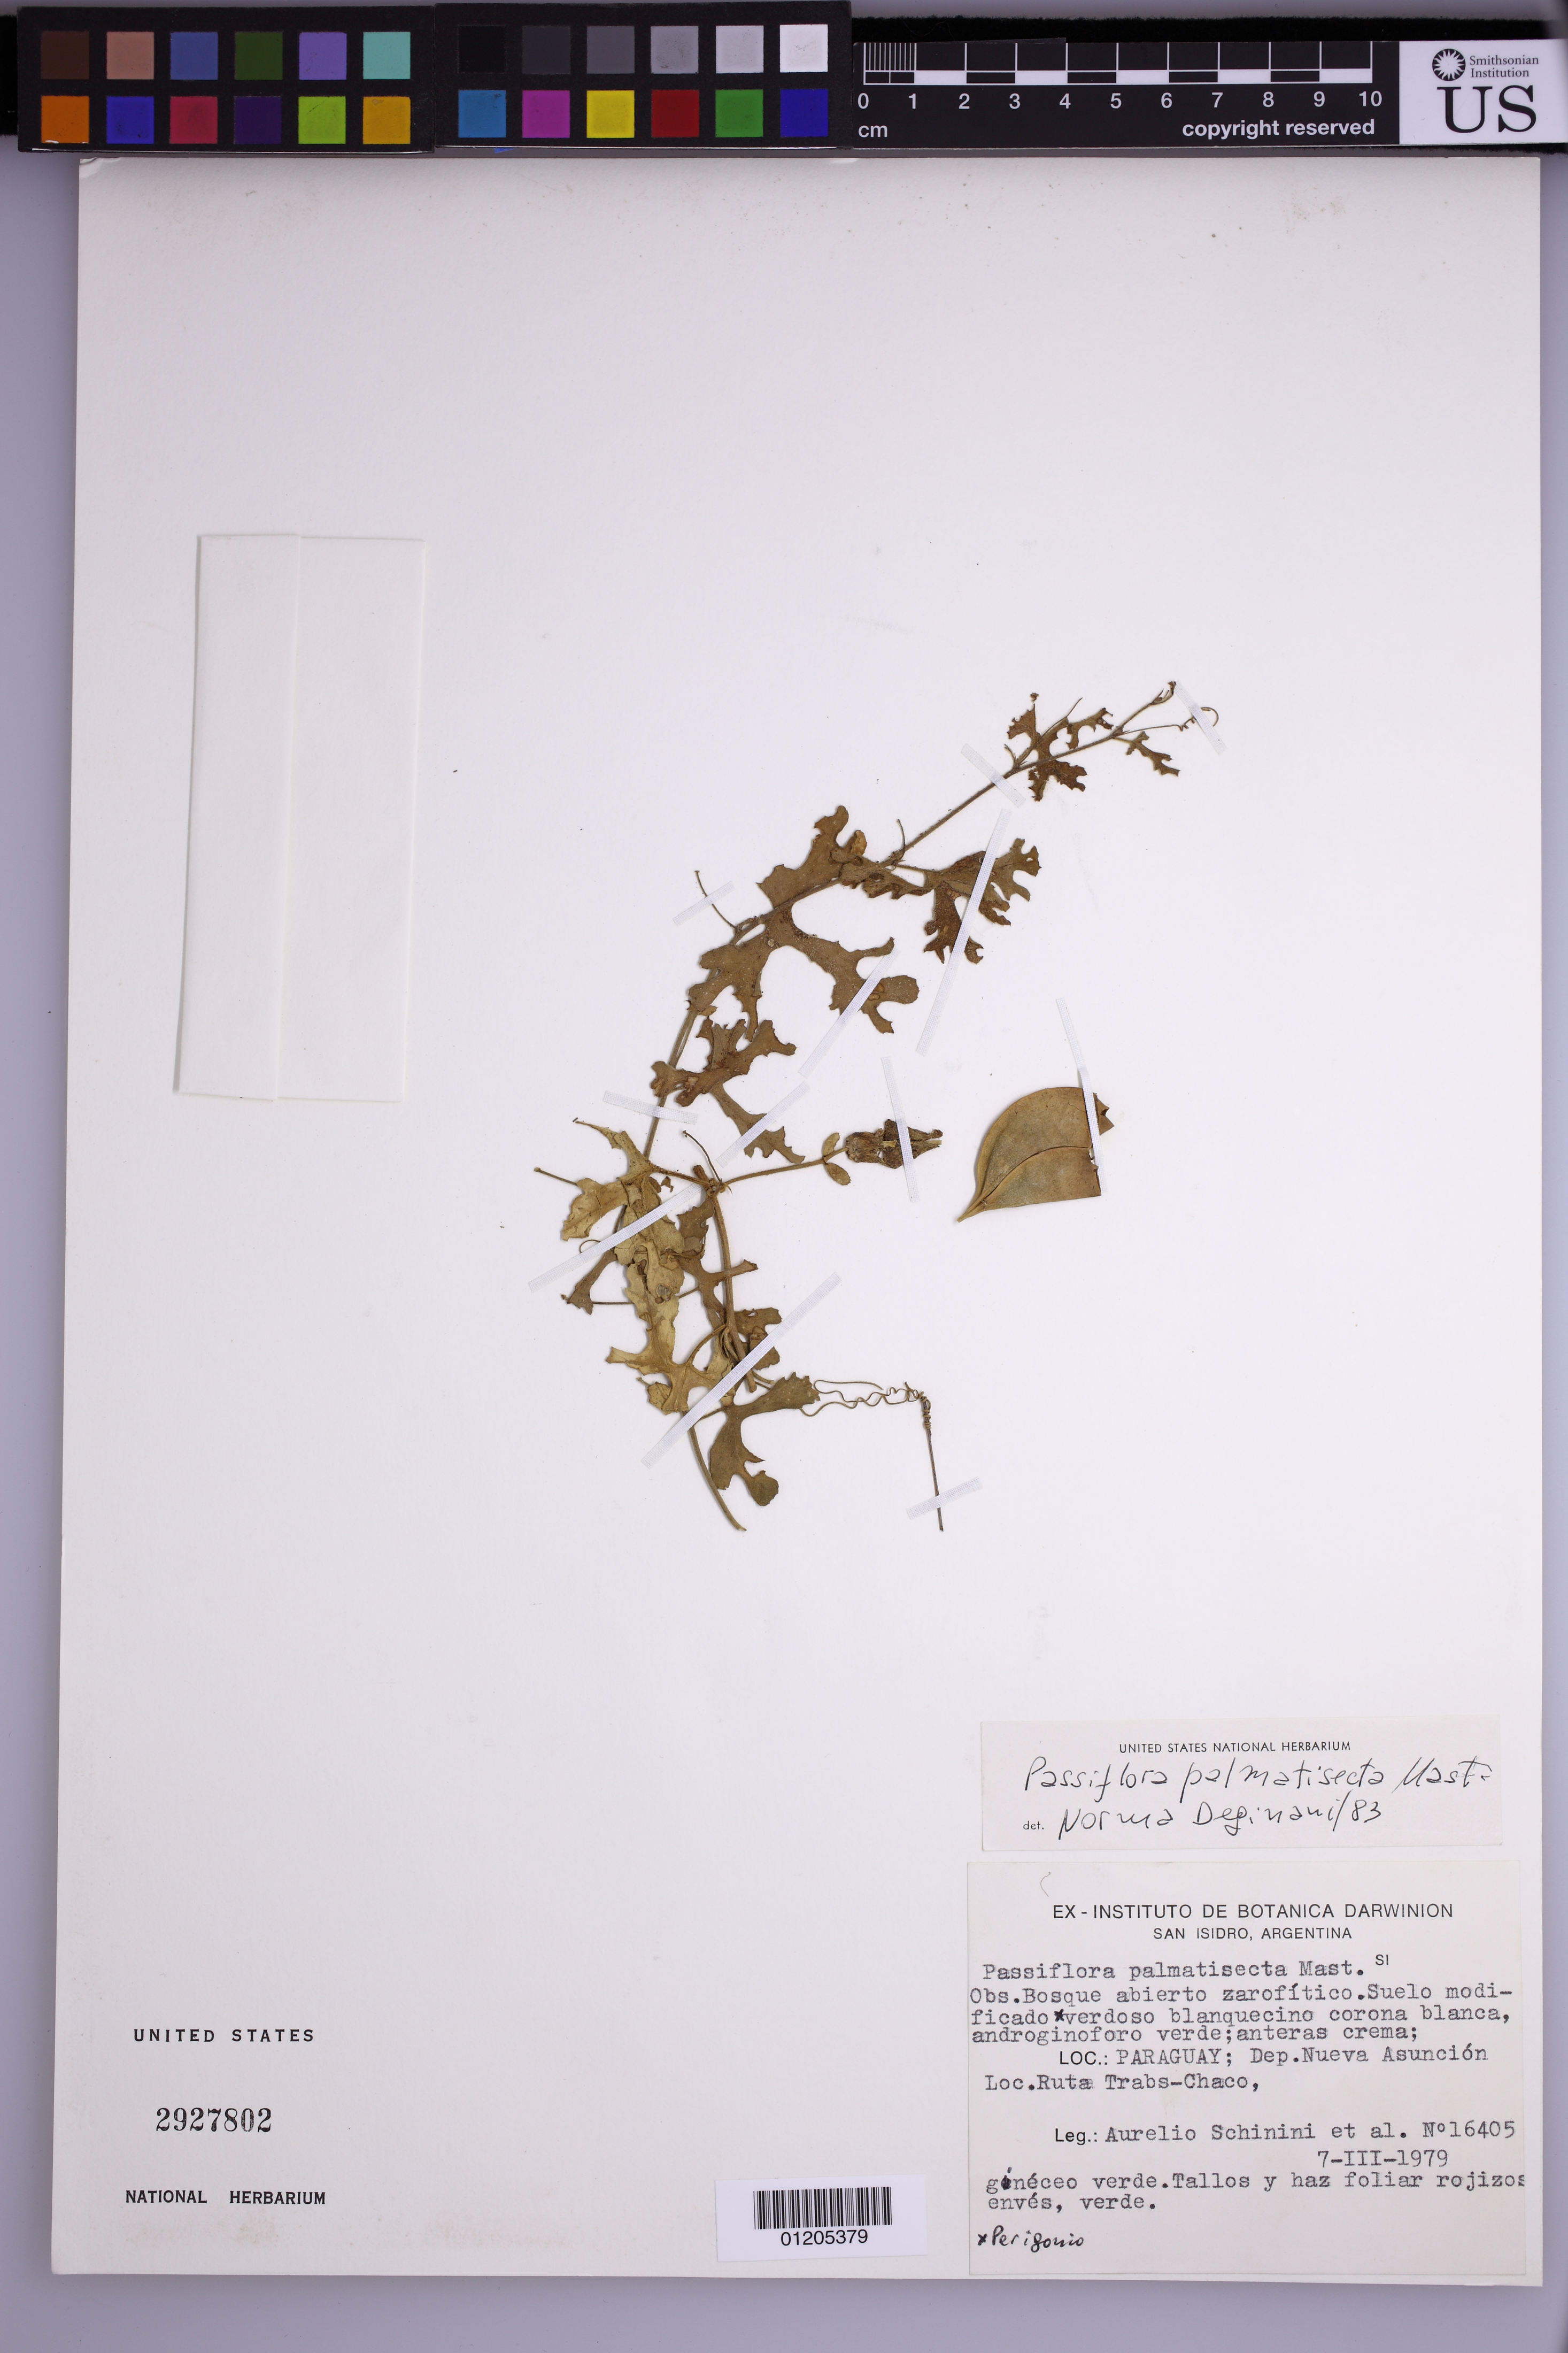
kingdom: Plantae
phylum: Tracheophyta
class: Magnoliopsida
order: Malpighiales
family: Passifloraceae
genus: Passiflora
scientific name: Passiflora palmatisecta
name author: Mast.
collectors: A. Schinini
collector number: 16405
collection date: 1979-03-07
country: Paraguay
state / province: Boqueron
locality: Dep. Nueva Asuncion Loc. Ruta Trabs-Chaco,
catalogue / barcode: US 2927802